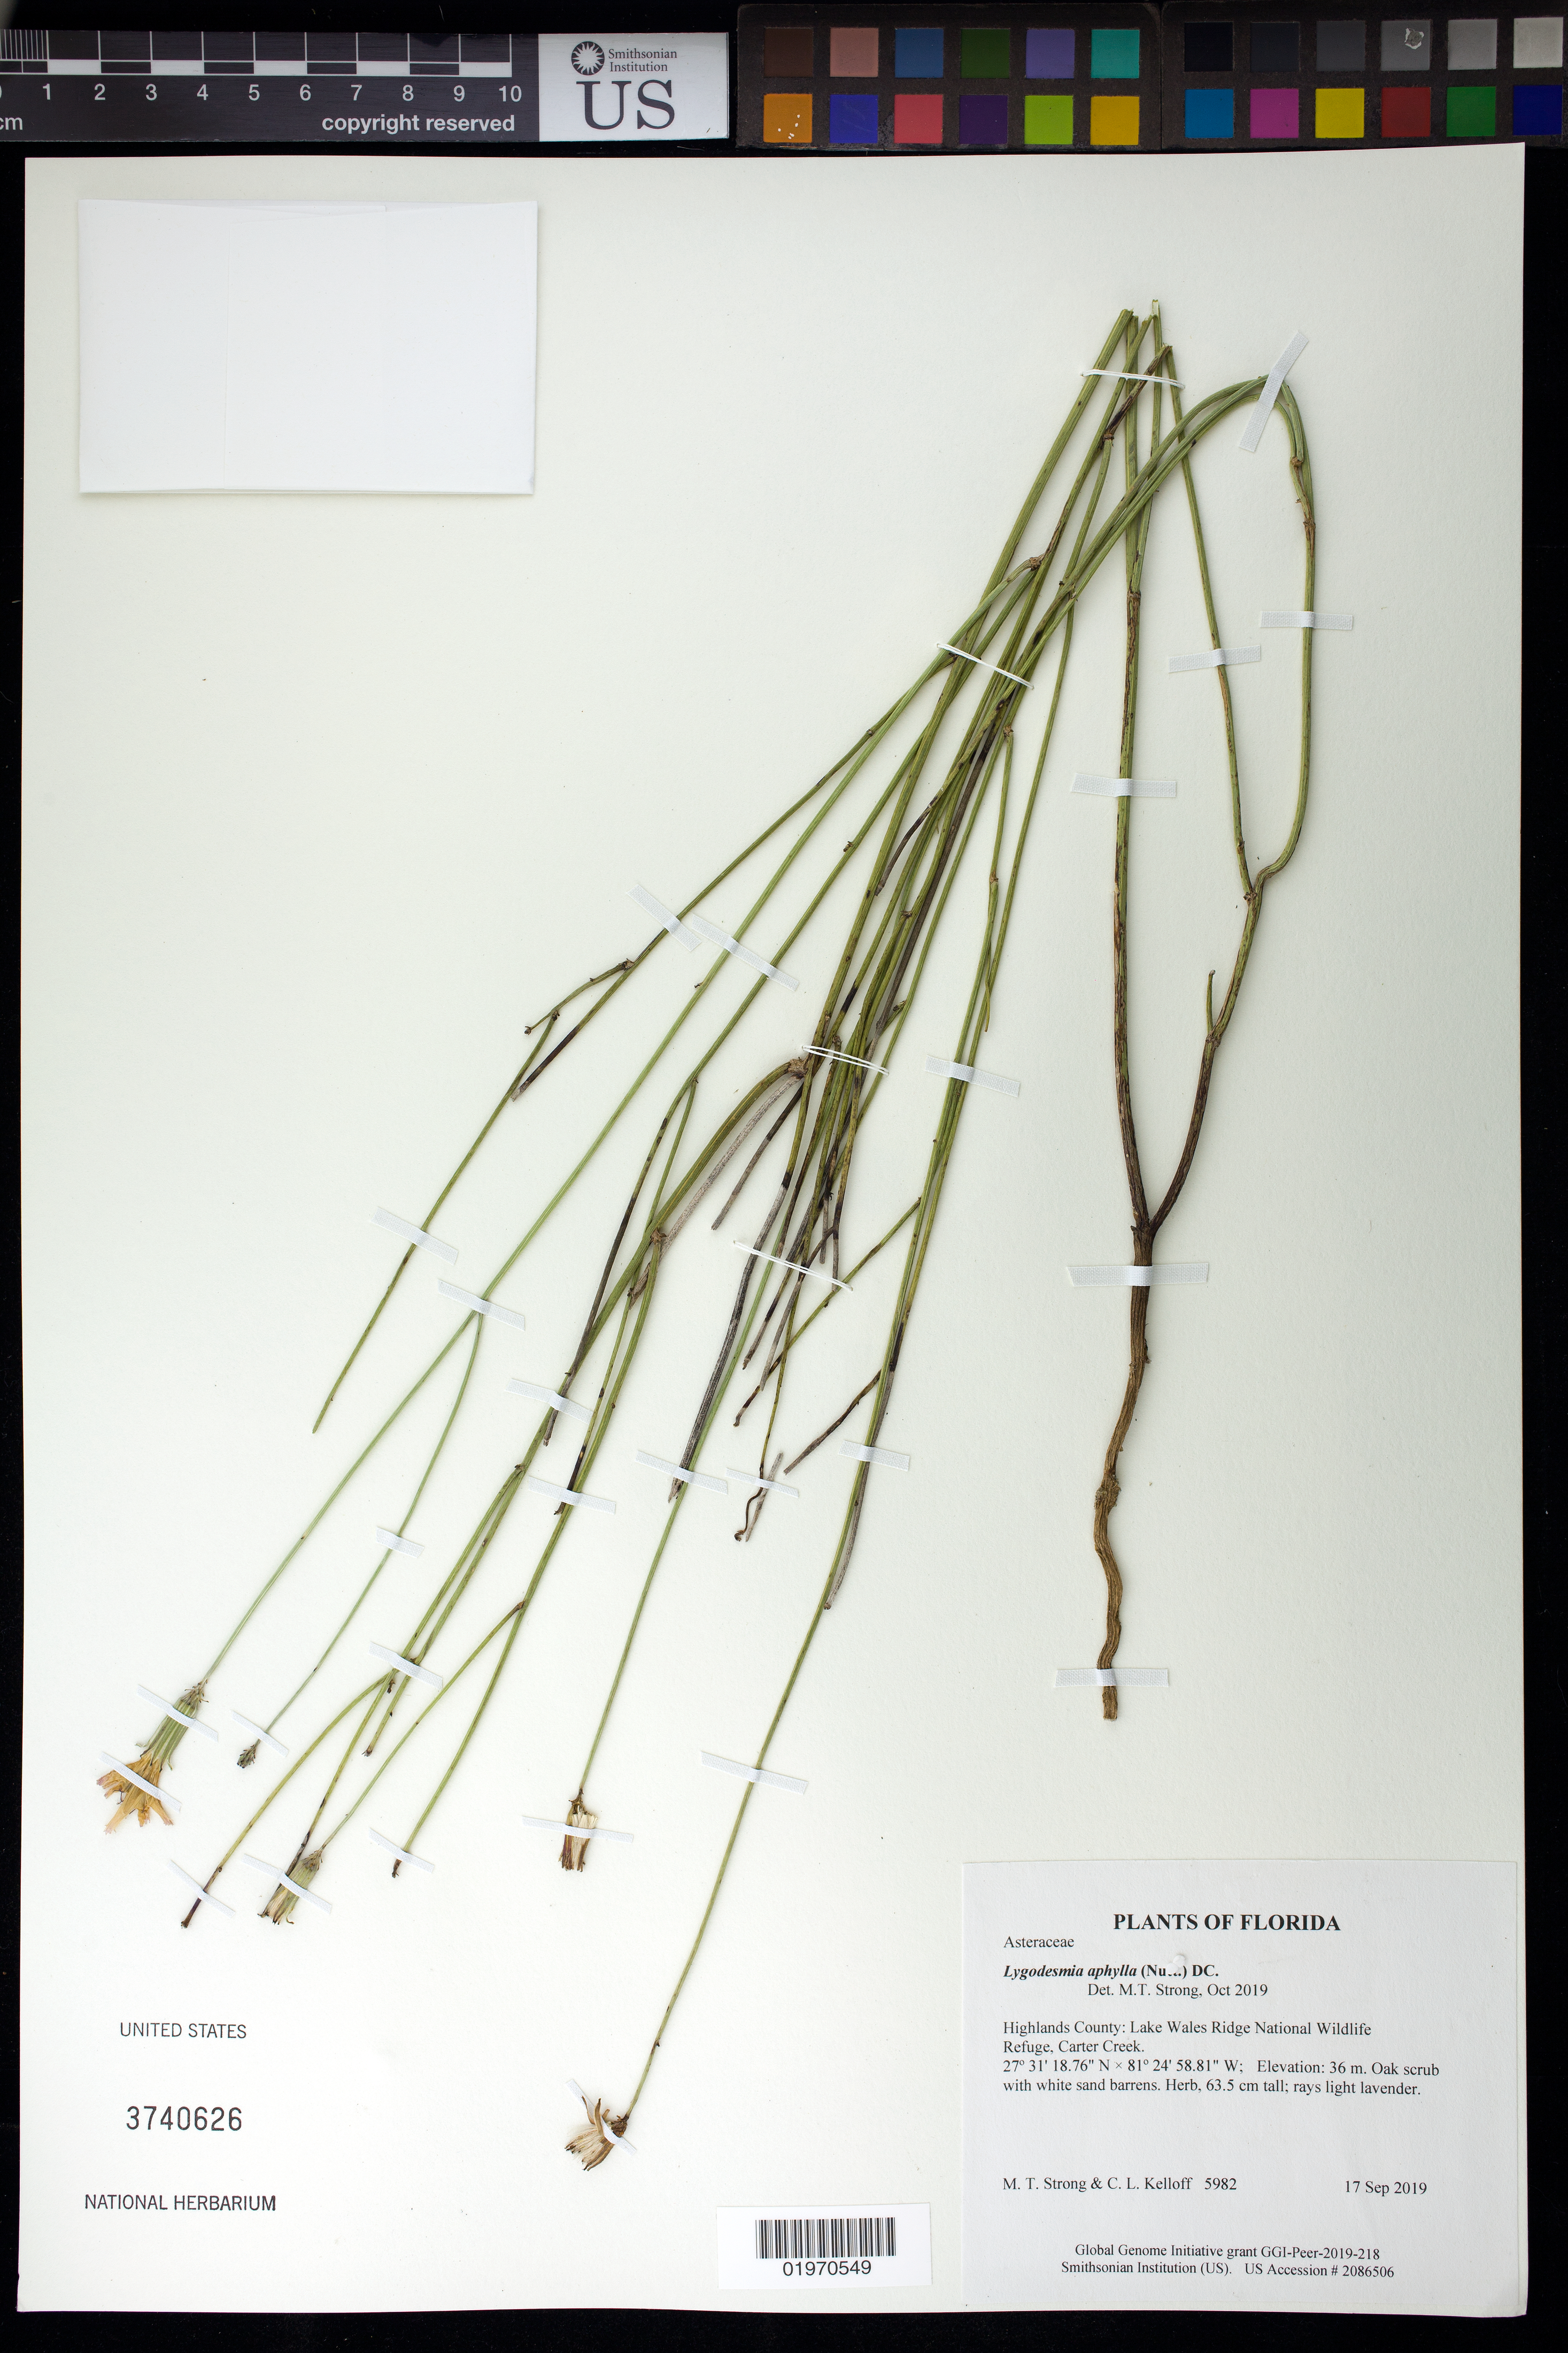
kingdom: Plantae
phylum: Tracheophyta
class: Magnoliopsida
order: Asterales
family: Asteraceae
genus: Lygodesmia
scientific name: Lygodesmia aphylla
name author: (Nutt.) DC.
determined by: Strong, Mark T., (BOT), Smithsonian Institution - National Museum of Natural History (UNITED STATES)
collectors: M. T. Strong & C. L. Kelloff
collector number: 5982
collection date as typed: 17 Sep 2019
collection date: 2019-09-17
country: United States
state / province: Florida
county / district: Highlands County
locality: Lake Wales Ridge National Wildlife Refuge, Carter Creek.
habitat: Oak scrub with white sand barrens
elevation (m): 36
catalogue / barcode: US 3740626